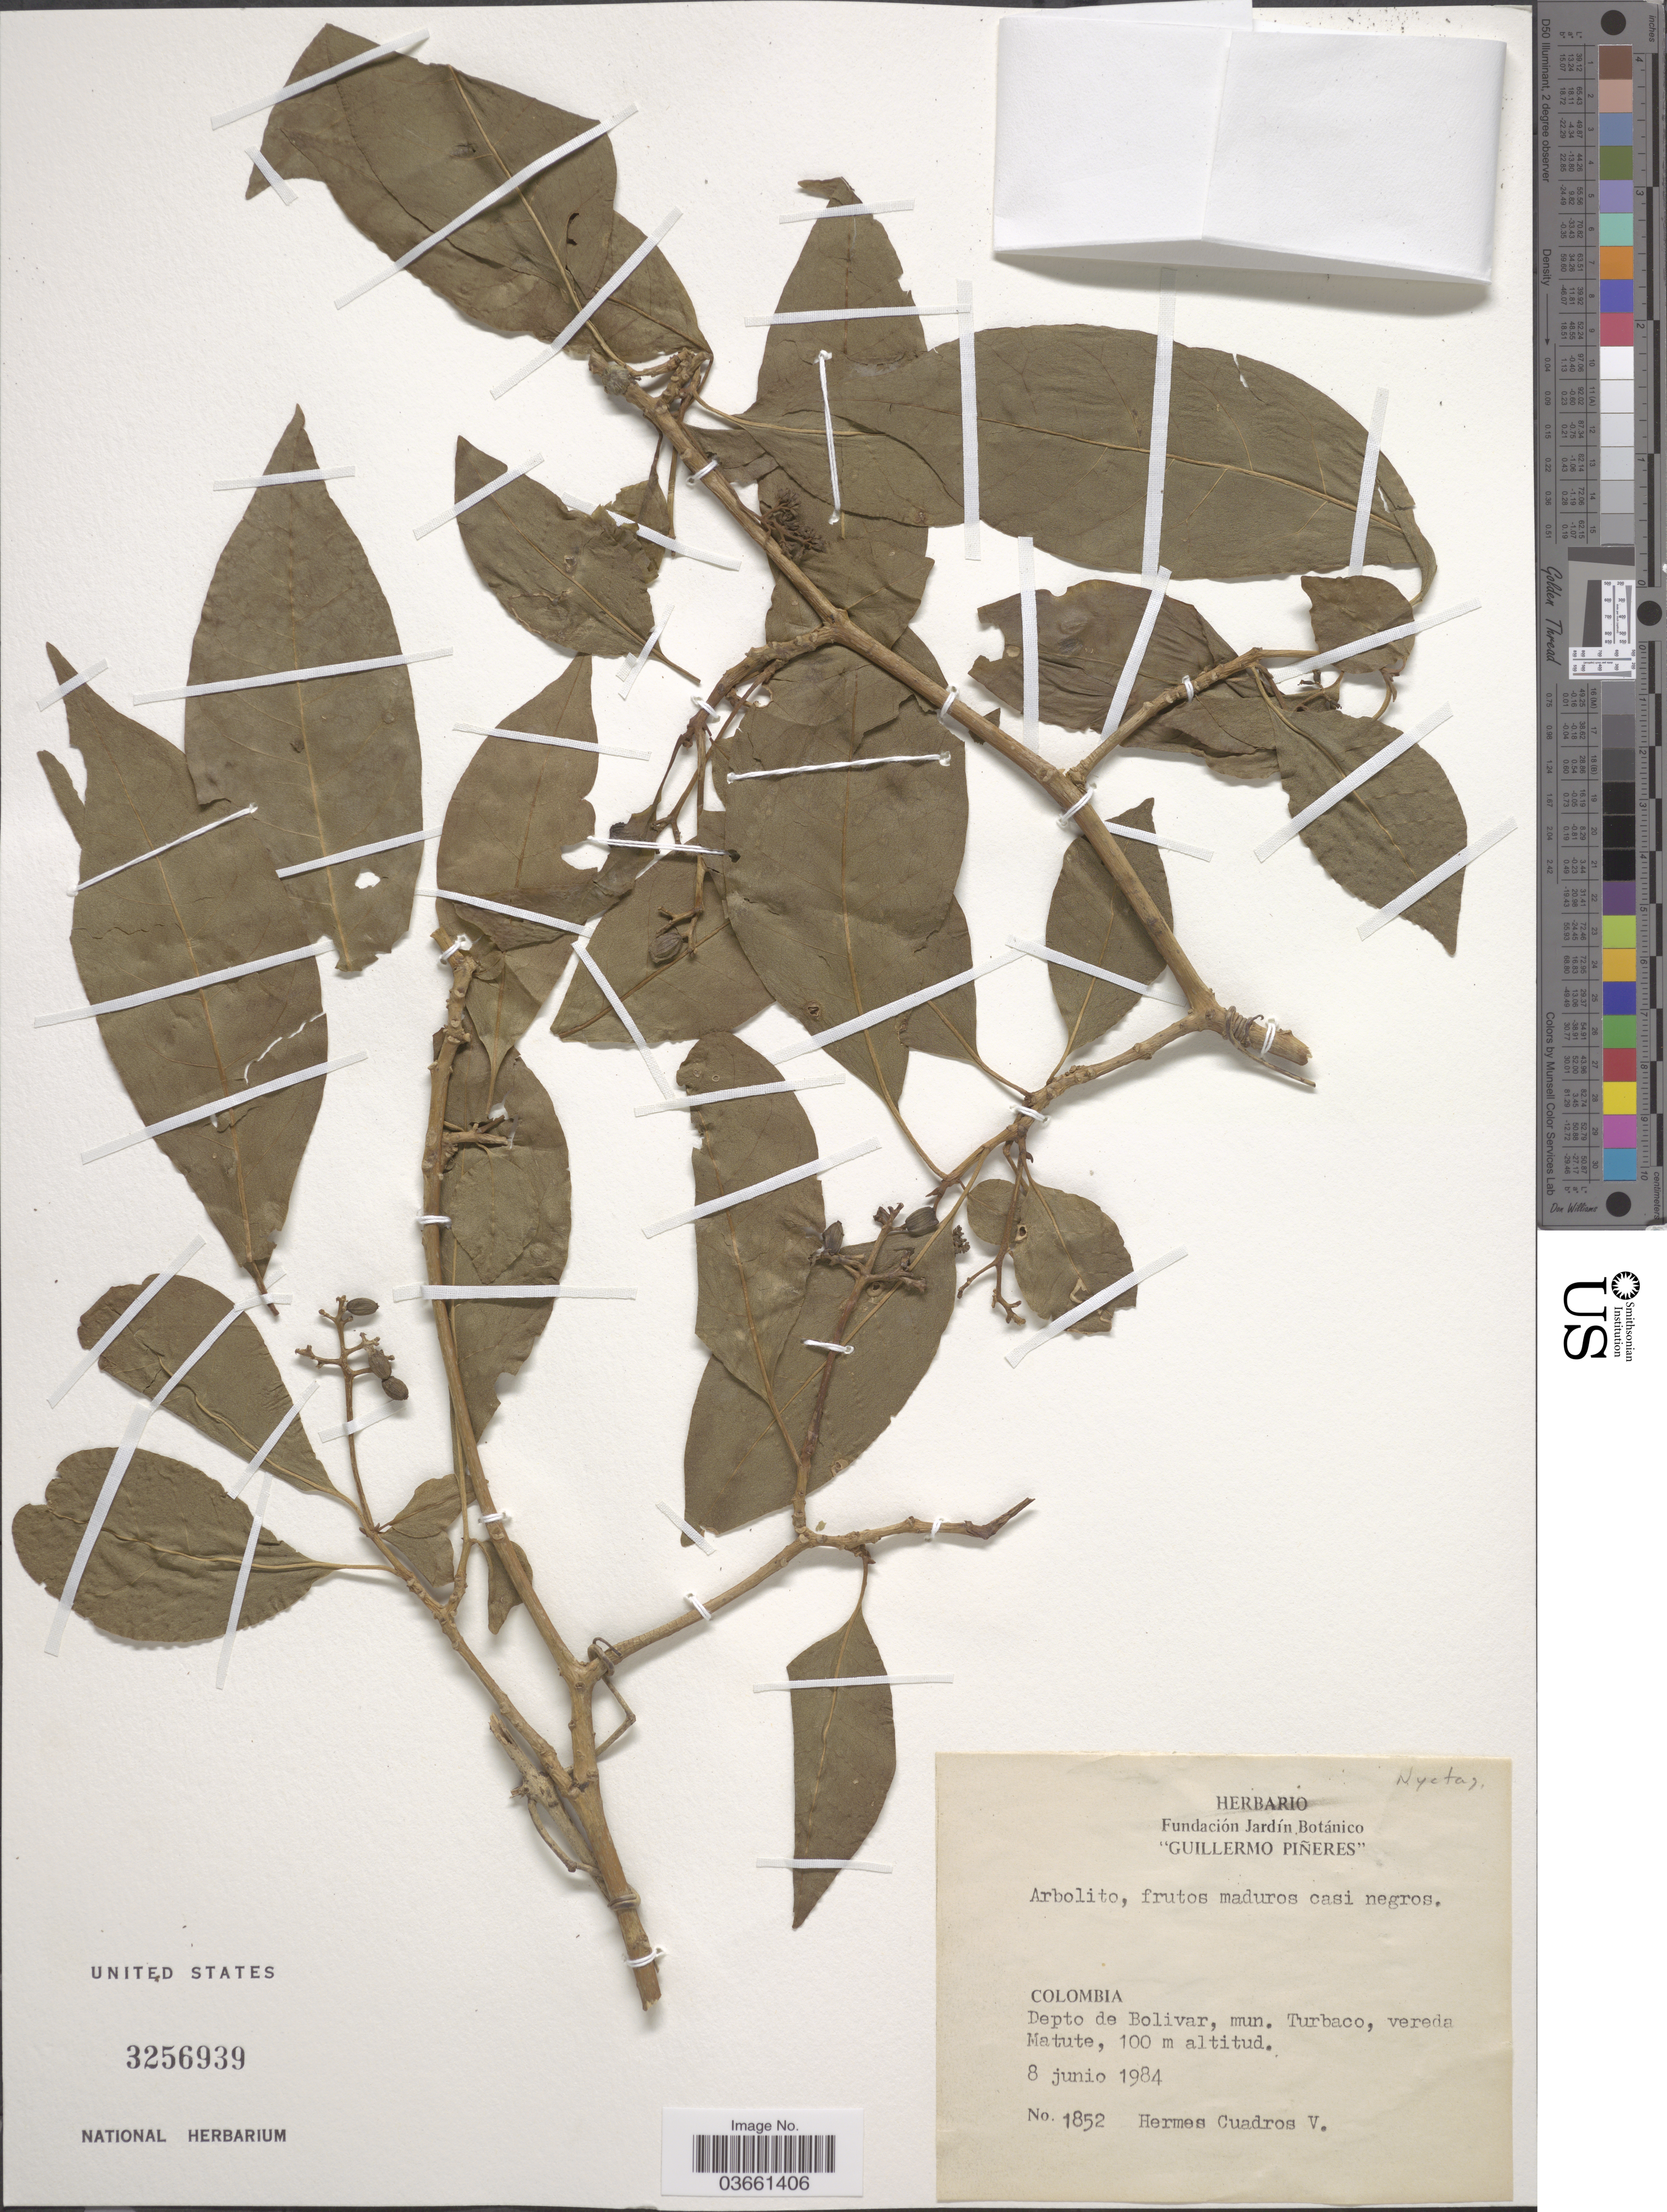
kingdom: Plantae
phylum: Tracheophyta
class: Magnoliopsida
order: Caryophyllales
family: Nyctaginaceae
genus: Guapira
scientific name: Guapira sp.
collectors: H. Cuadros V.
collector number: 1852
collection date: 1984-06-08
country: Colombia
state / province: Bolívar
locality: Depto de Bolivar, mun. Turbaco, vereda Matute.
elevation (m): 100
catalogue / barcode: US 3256939